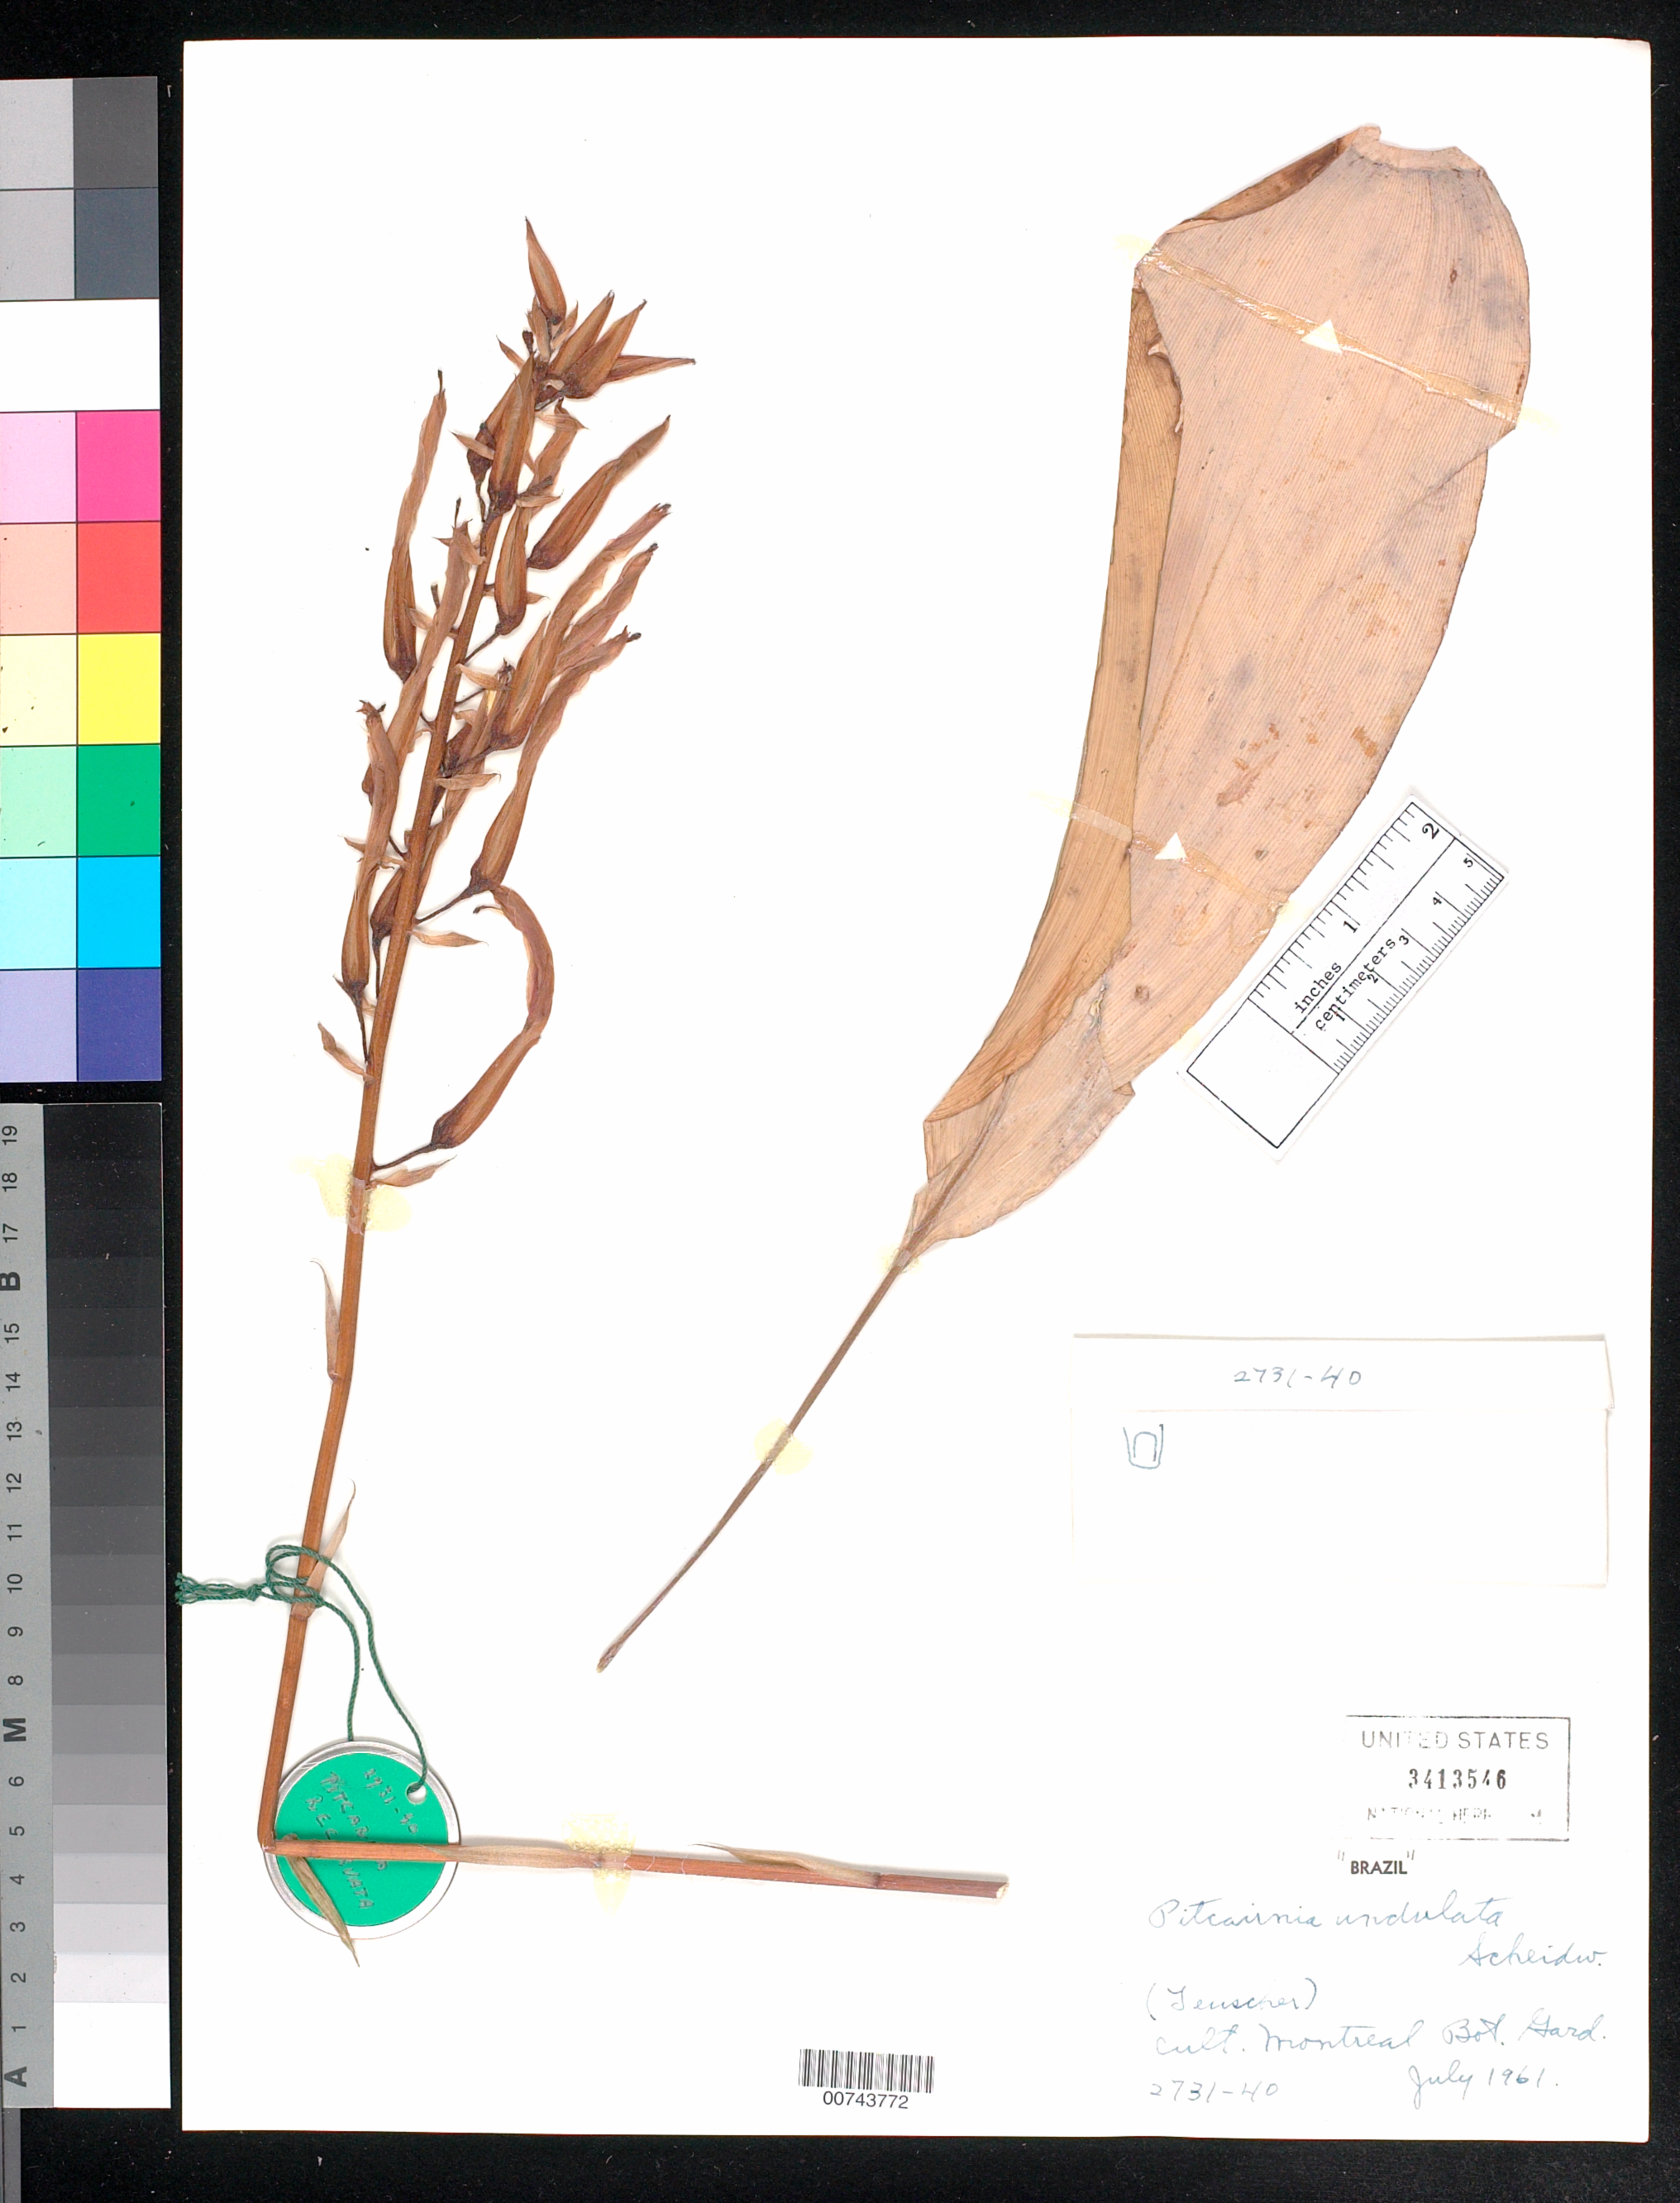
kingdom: Plantae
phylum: Tracheophyta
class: Liliopsida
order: Poales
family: Bromeliaceae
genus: Pitcairnia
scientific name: Pitcairnia undulata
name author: Scheidw.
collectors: H. Teuscher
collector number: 2731-40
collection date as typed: Jul 1961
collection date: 1961-07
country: Canada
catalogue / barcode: US 3413546